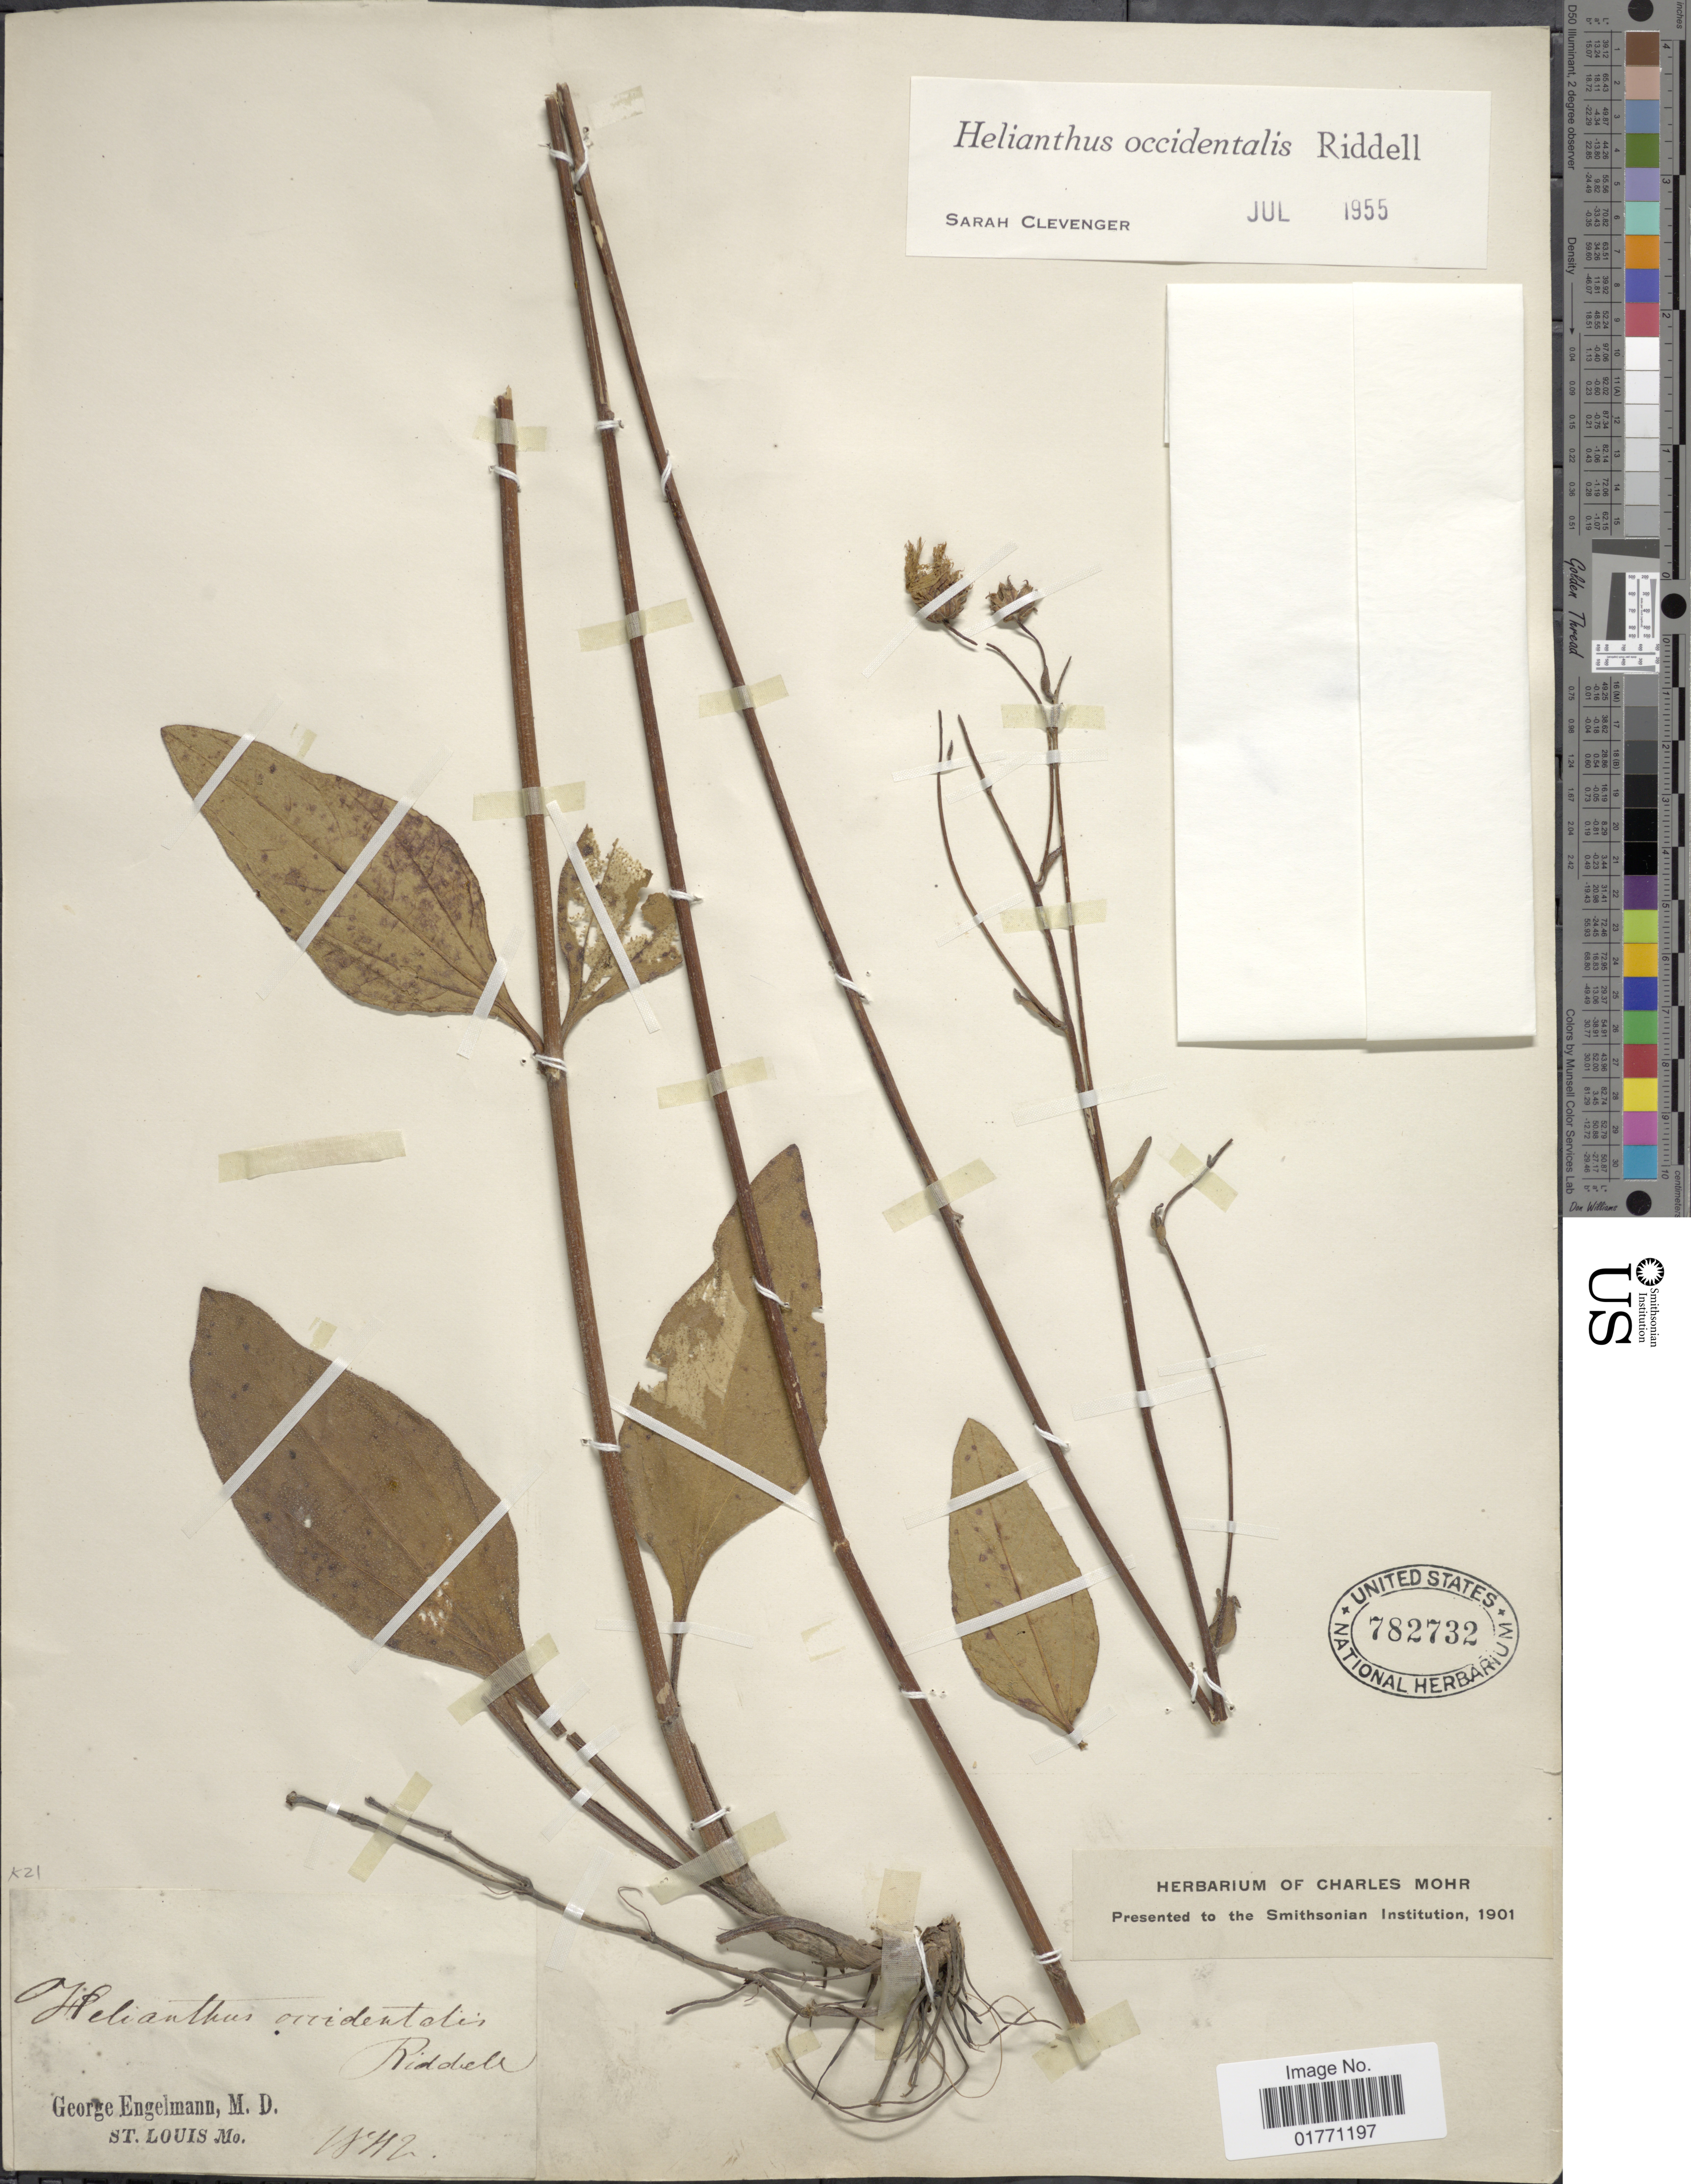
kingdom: Plantae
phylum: Tracheophyta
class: Magnoliopsida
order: Asterales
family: Asteraceae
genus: Helianthus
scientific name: Helianthus occidentalis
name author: Riddell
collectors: G. Engelmann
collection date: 1842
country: United States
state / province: Missouri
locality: St. Louis. [unsure placement]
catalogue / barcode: US 782732